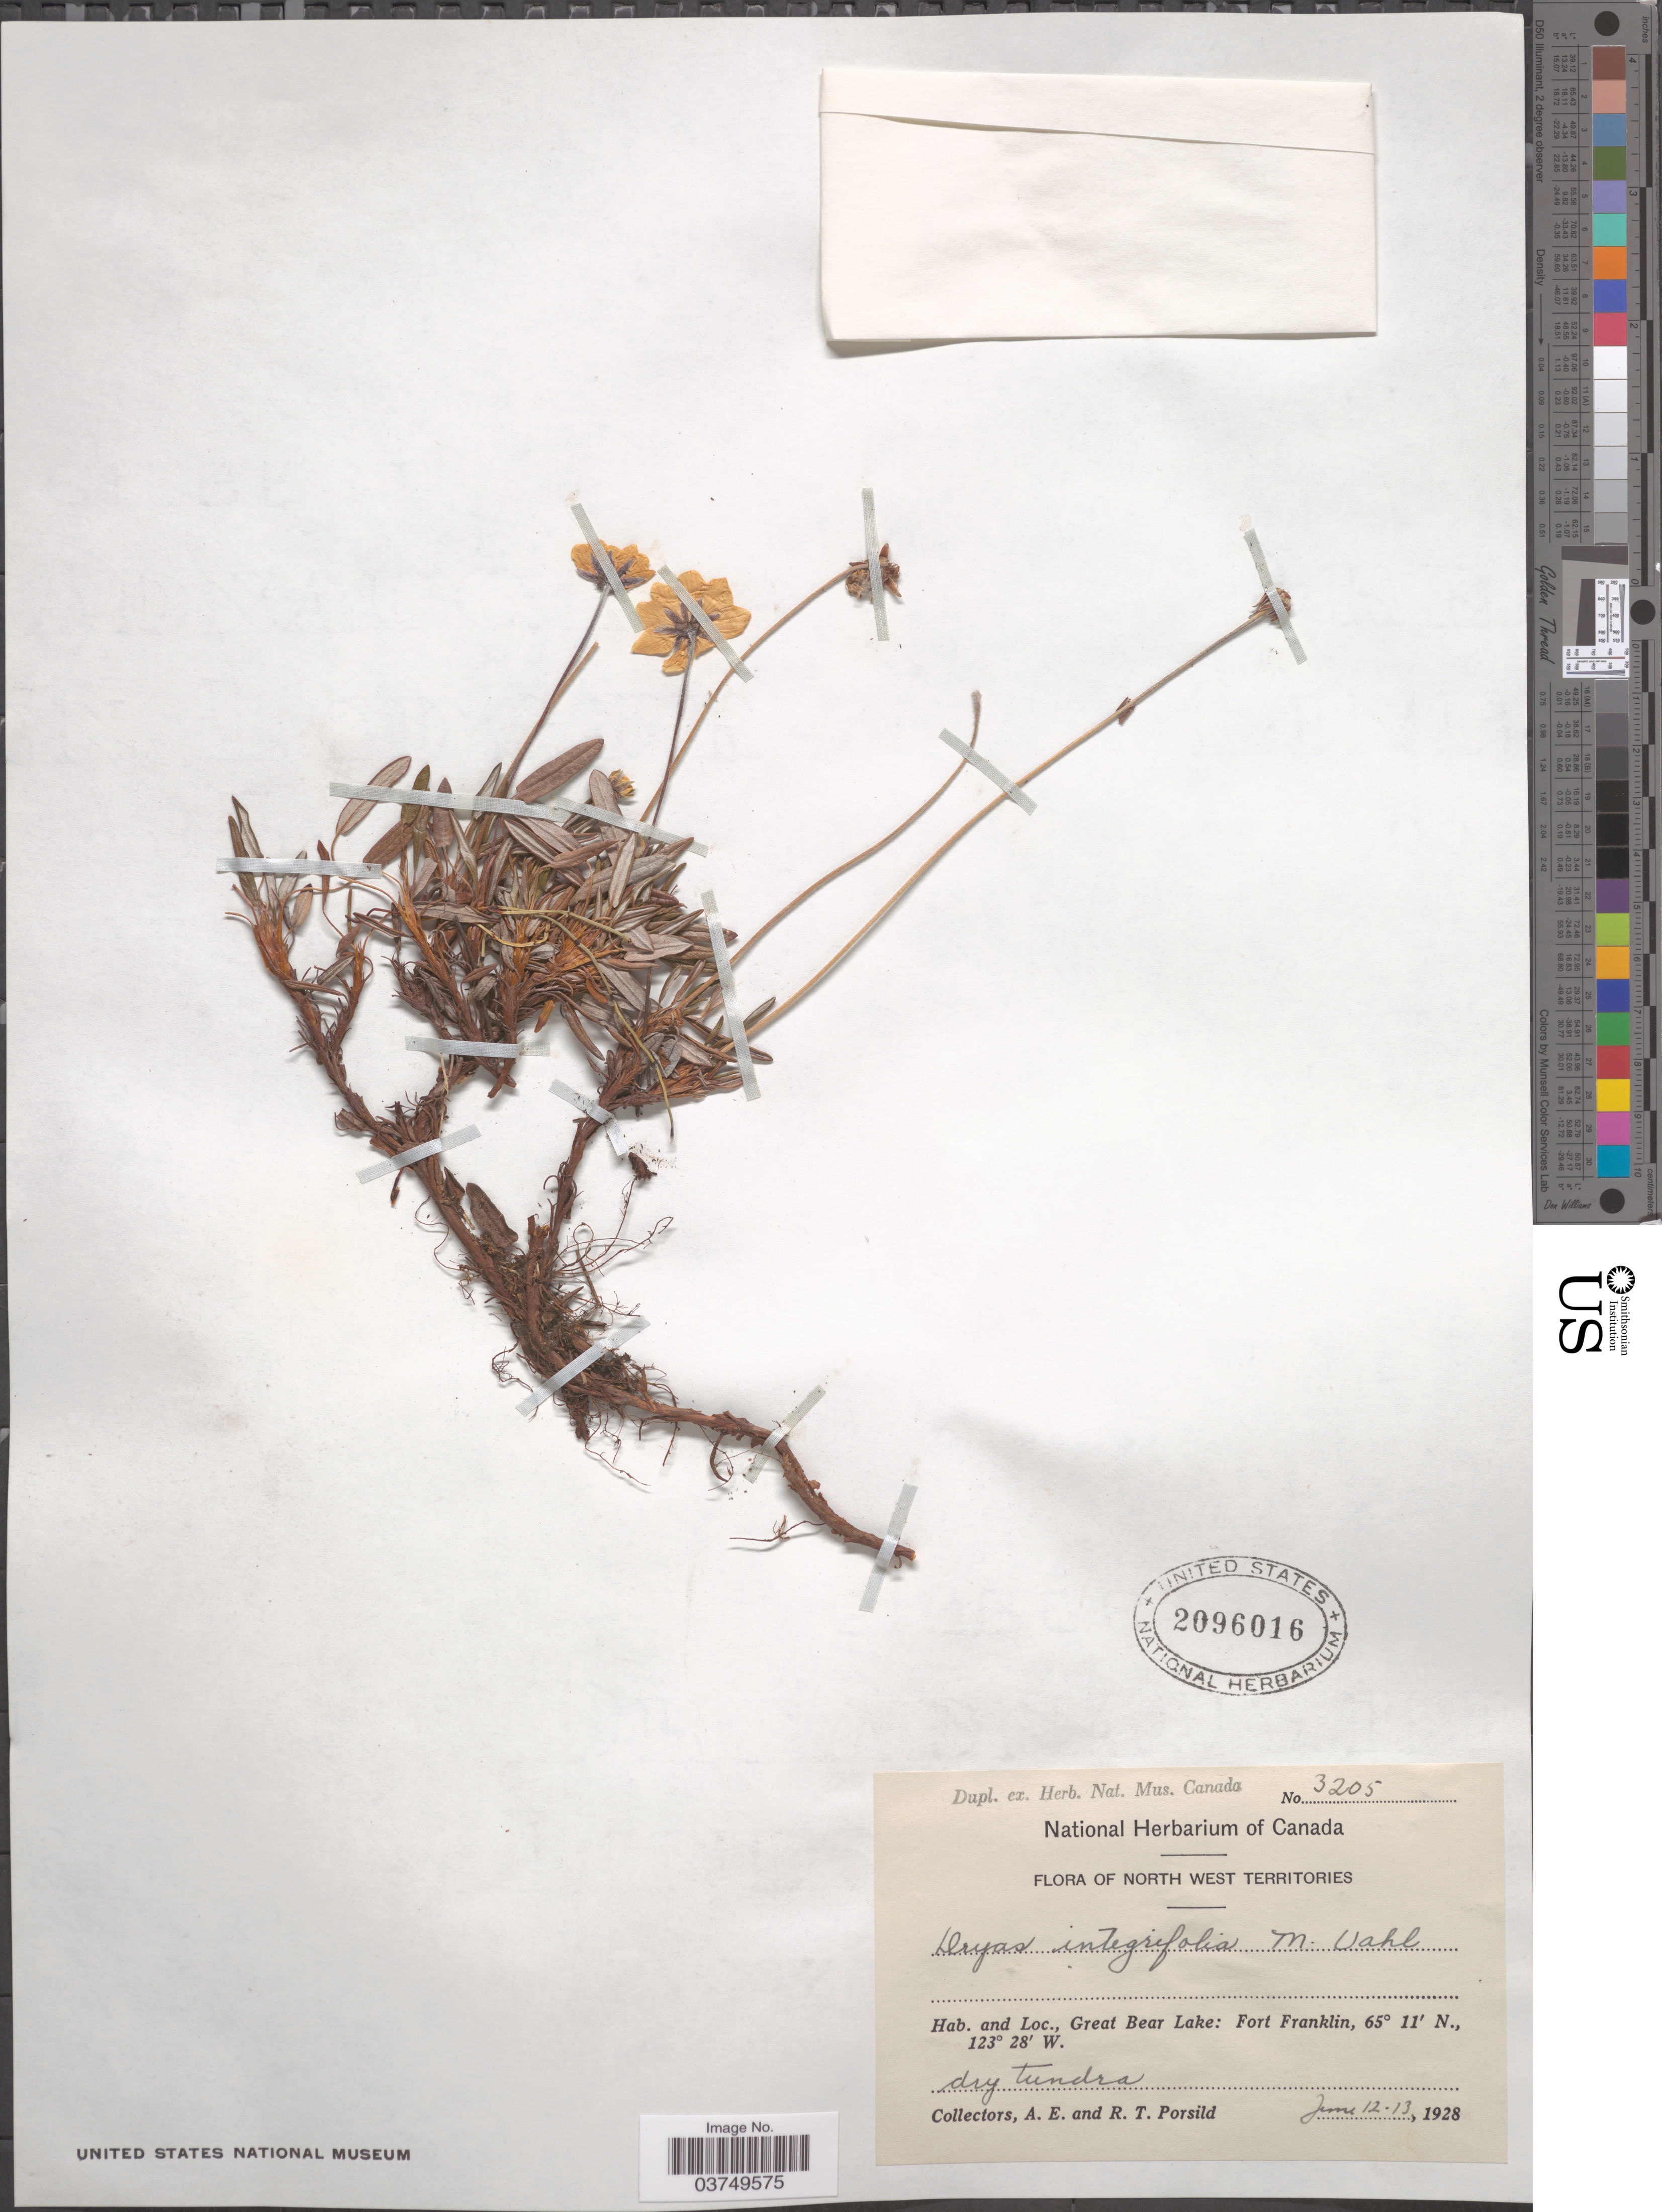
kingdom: Plantae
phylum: Tracheophyta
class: Magnoliopsida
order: Rosales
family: Rosaceae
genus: Dryas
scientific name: Dryas integrifolia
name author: Vahl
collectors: A. E. Porsild & R. T. Porsild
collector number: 3205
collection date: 1928-06-12/1928-06-13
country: Canada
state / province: Northwest Territories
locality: Great Bear Lake: Fort Franklin.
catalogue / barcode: US 2096016